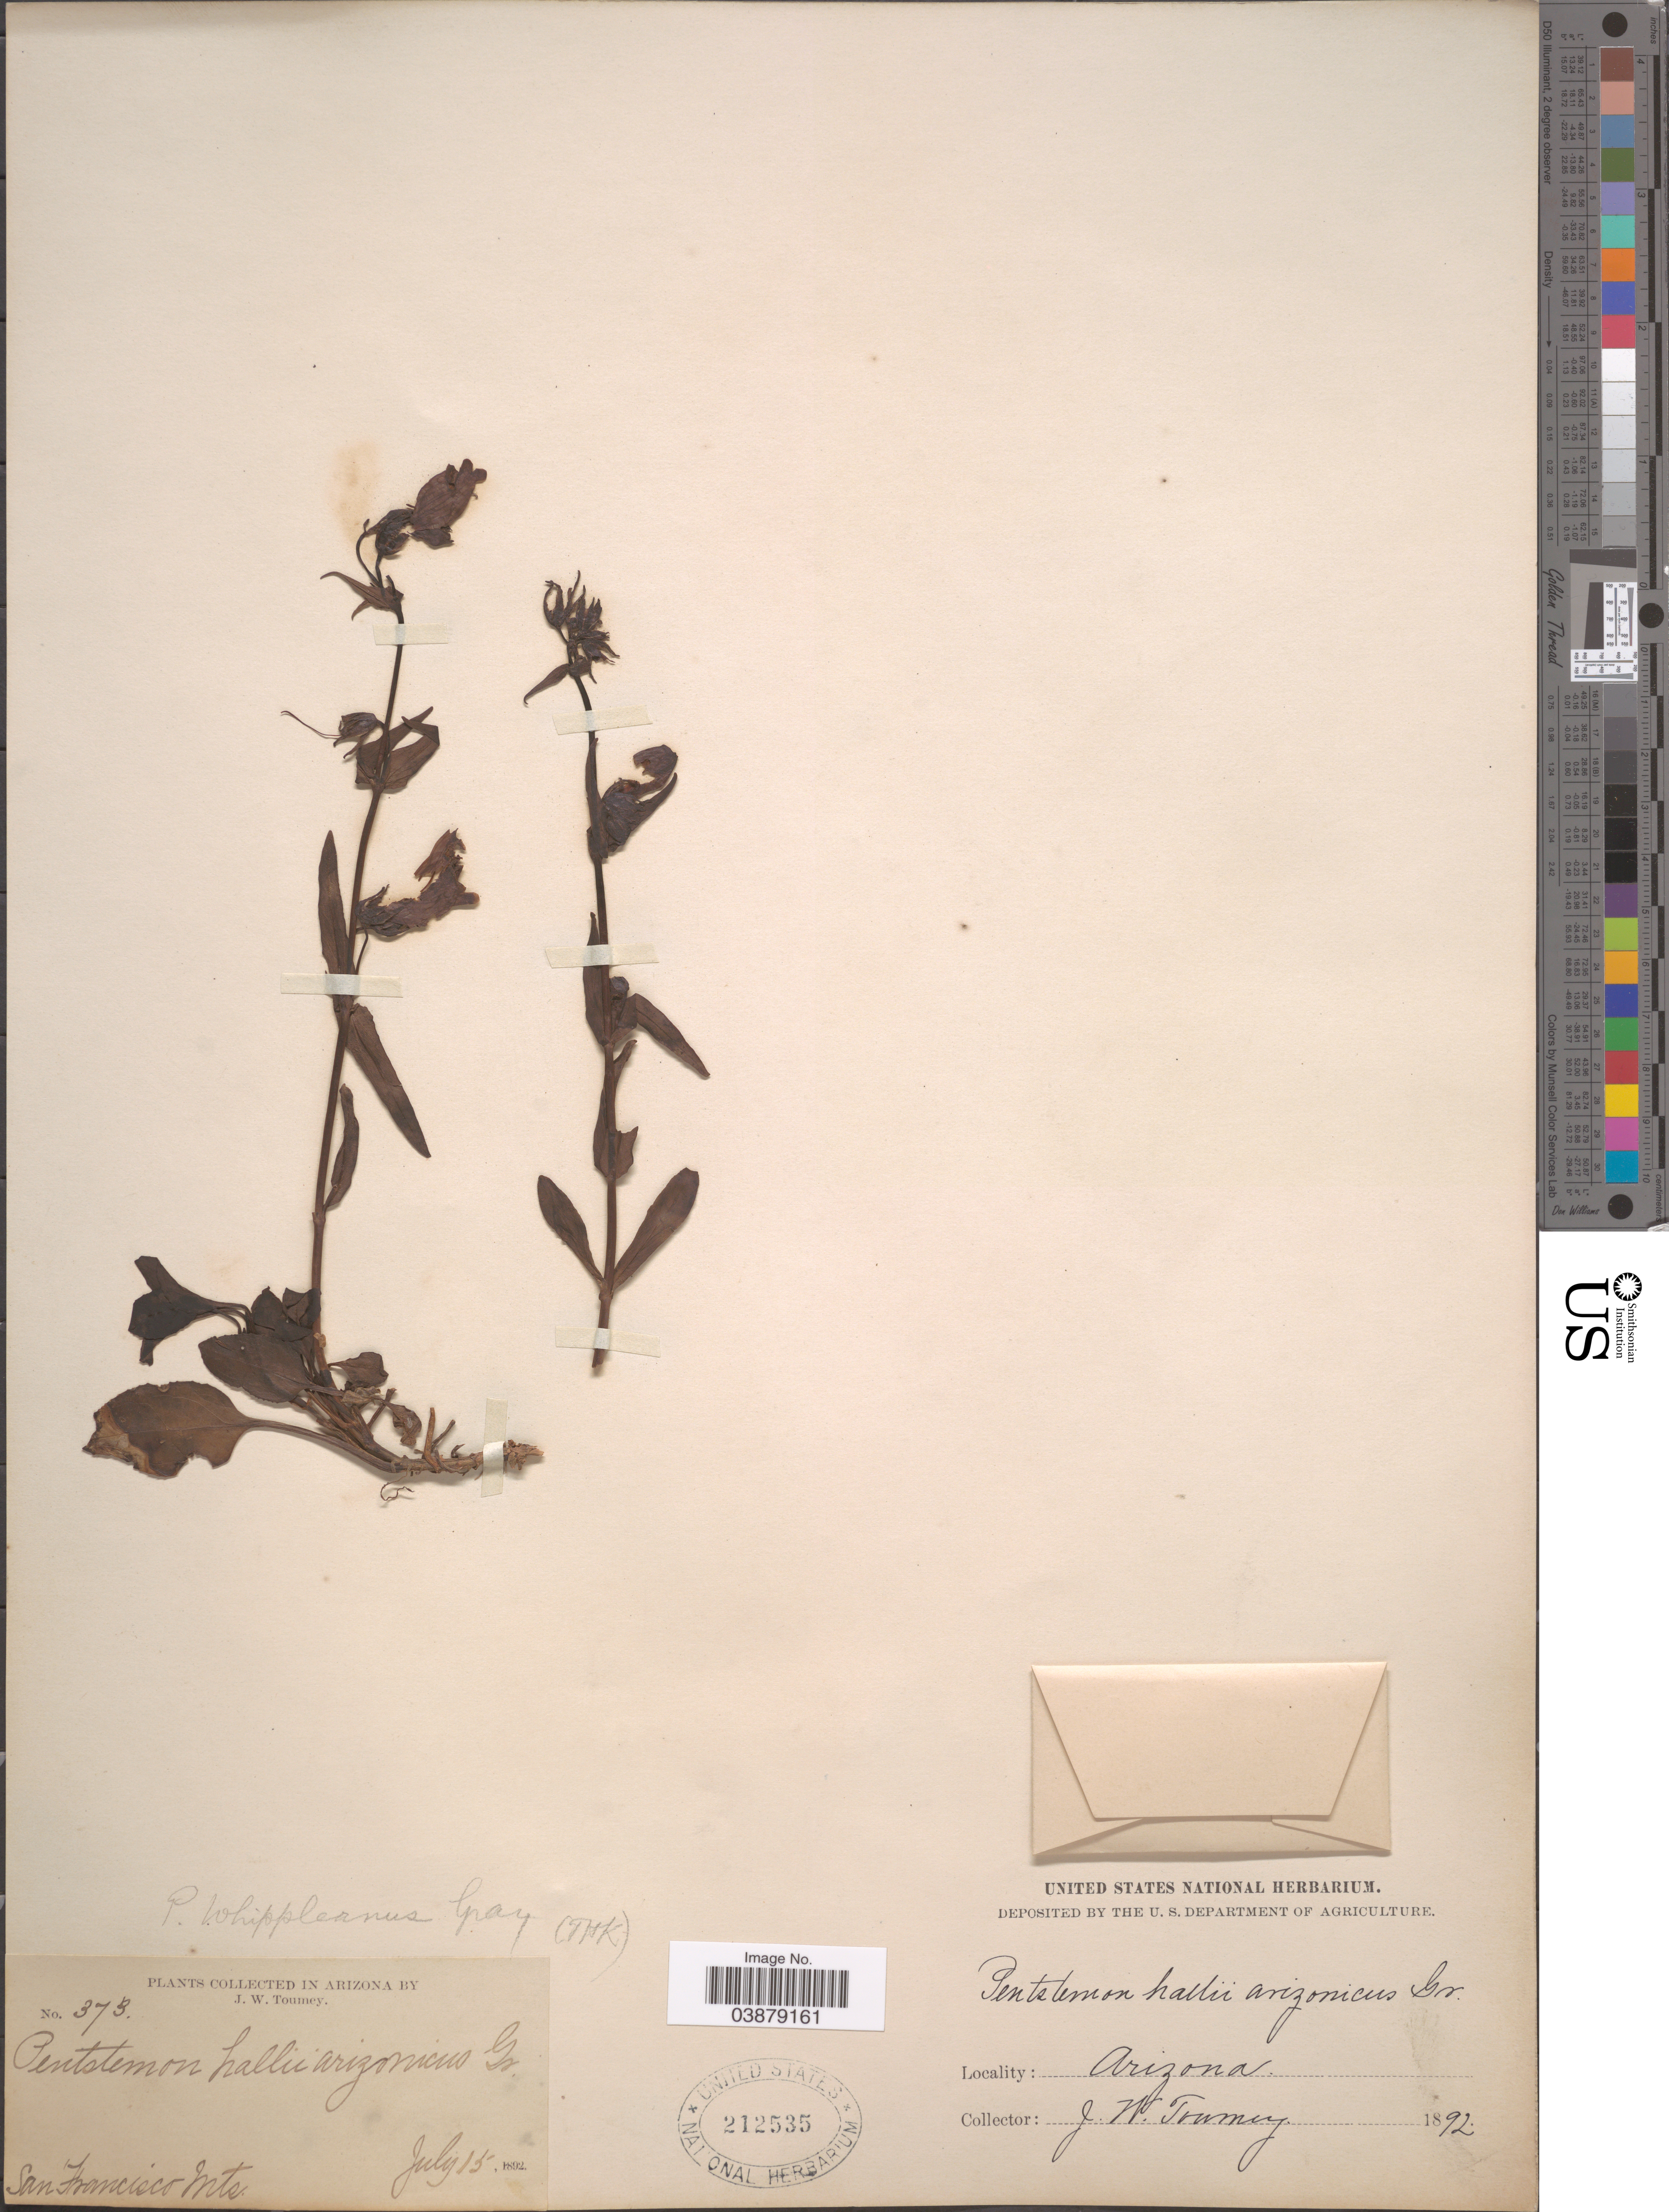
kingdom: Plantae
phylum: Tracheophyta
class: Magnoliopsida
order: Lamiales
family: Plantaginaceae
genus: Penstemon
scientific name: Penstemon whippleanus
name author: A. Gray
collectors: J. Tourney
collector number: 373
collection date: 1892-07-15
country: United States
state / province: Arizona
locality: San Francisco Mts.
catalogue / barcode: US 212535